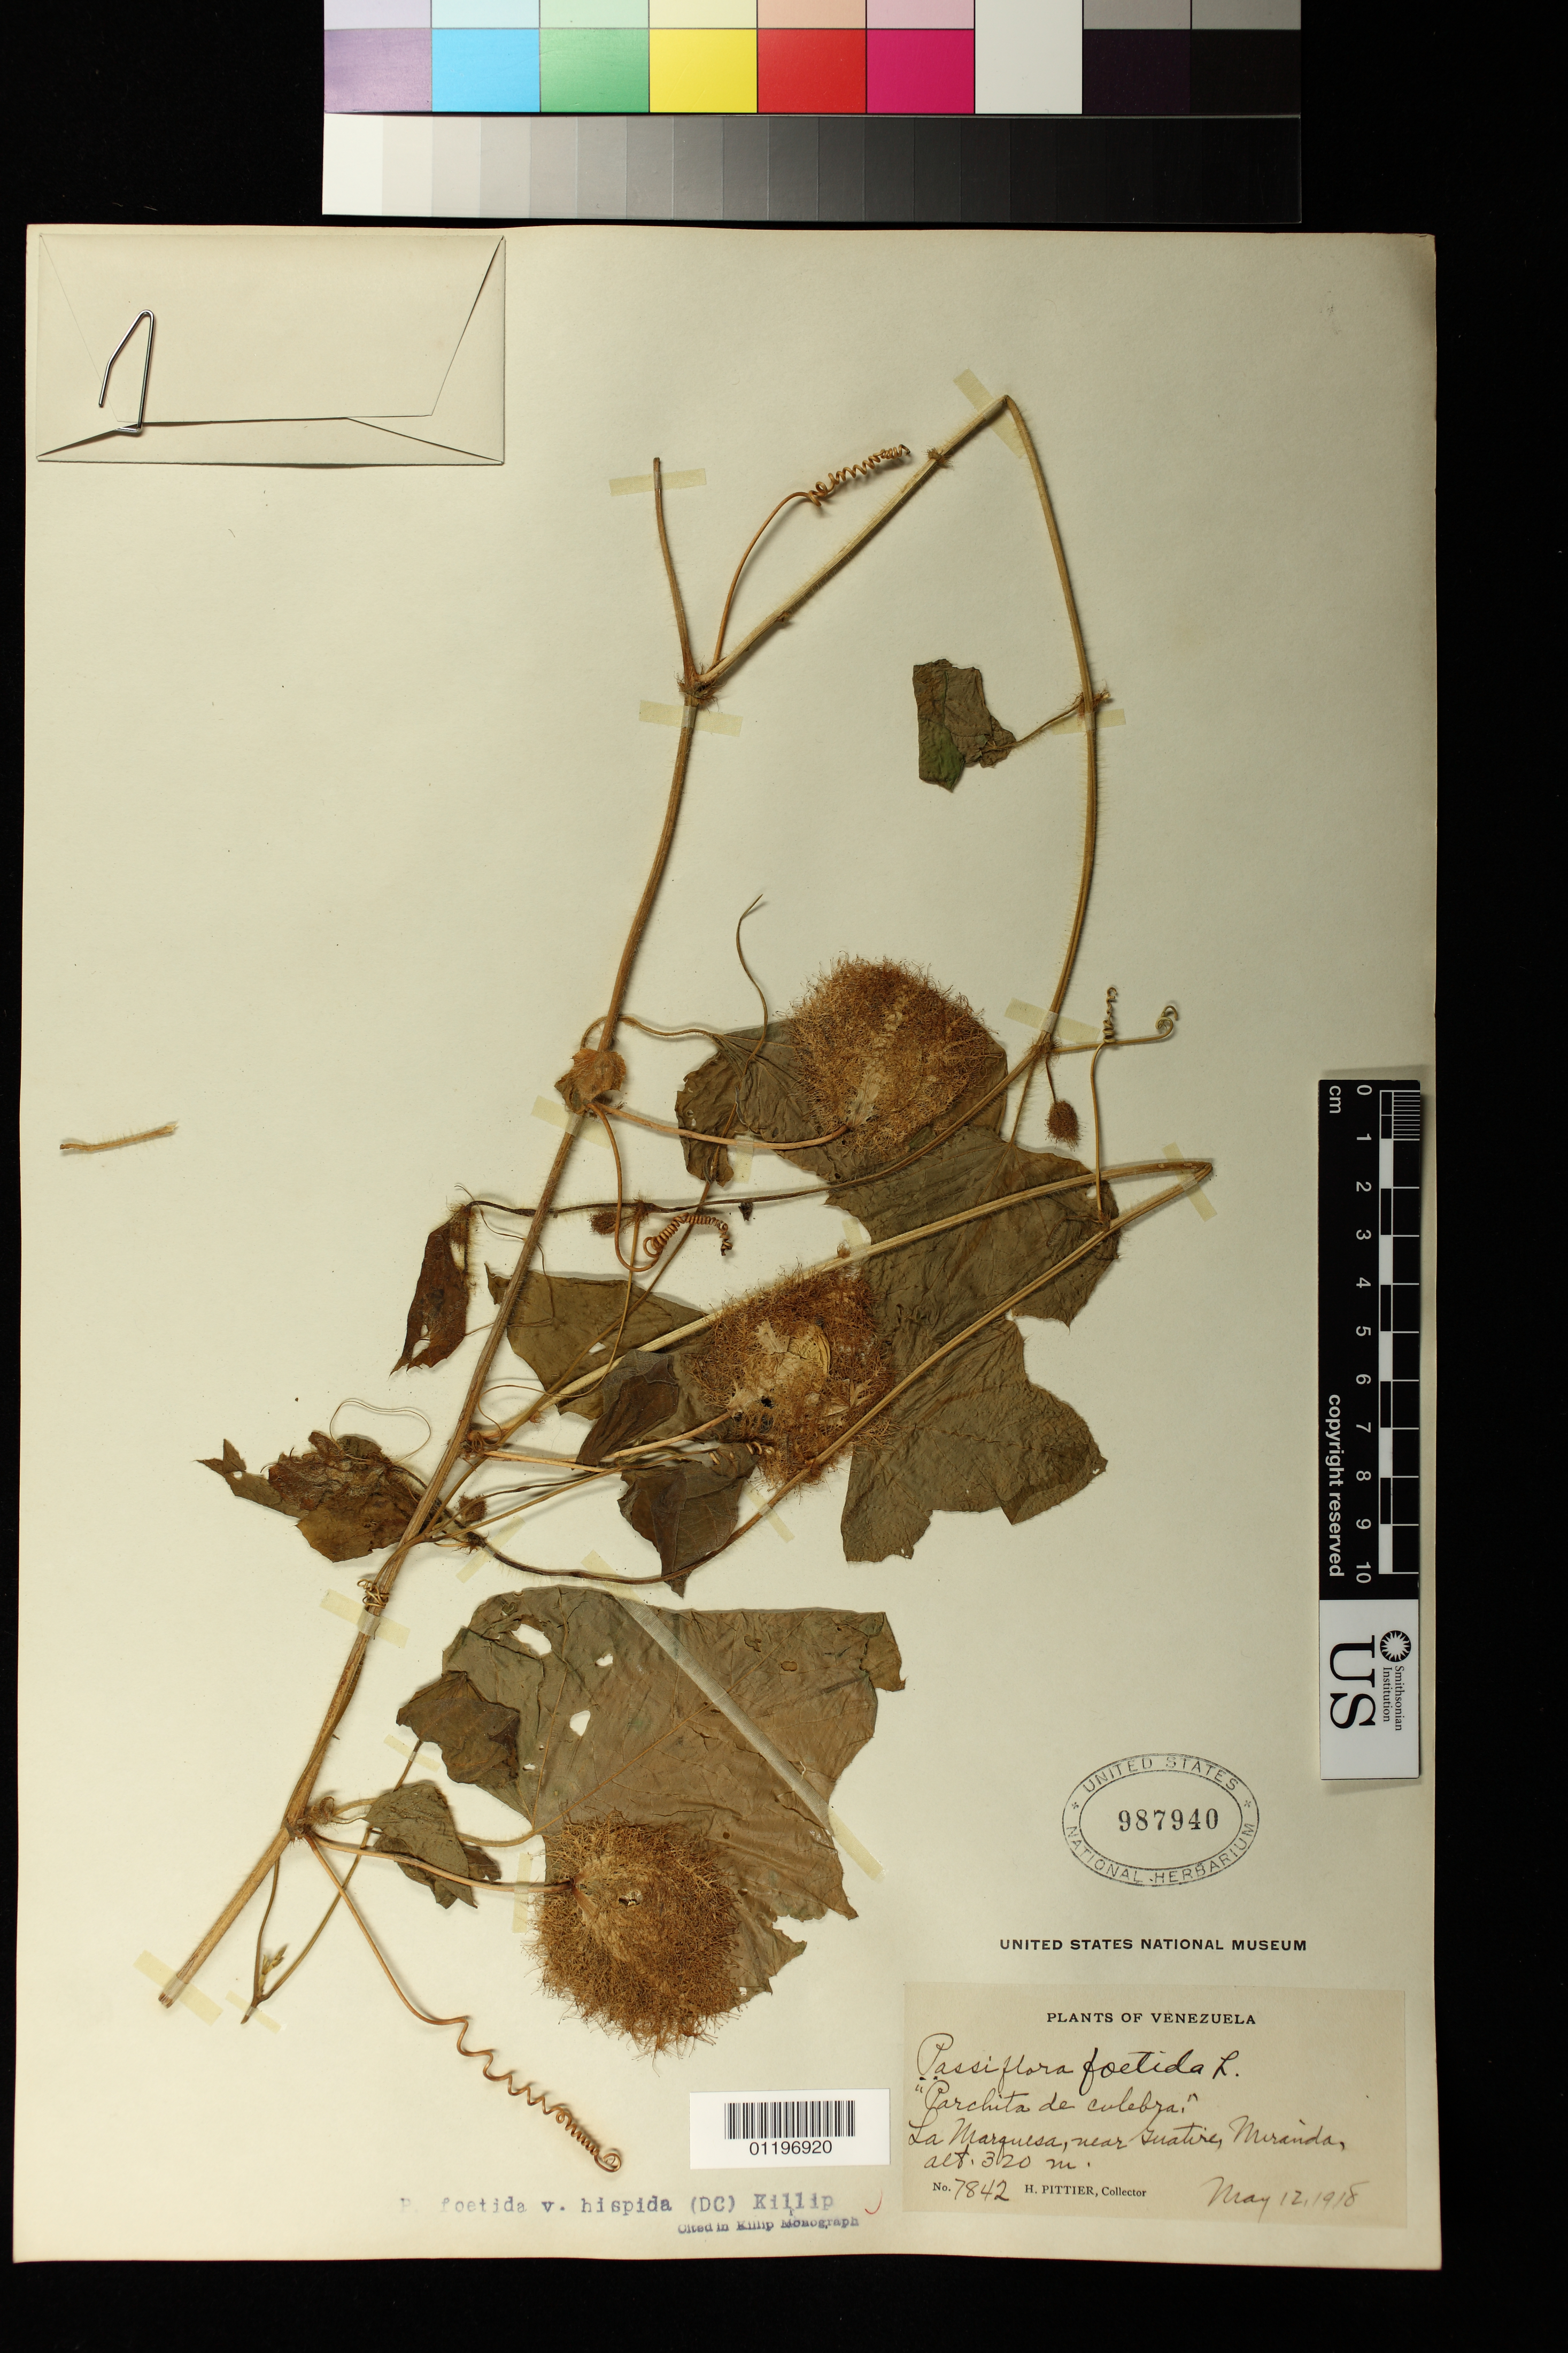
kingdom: Plantae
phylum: Tracheophyta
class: Magnoliopsida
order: Malpighiales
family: Passifloraceae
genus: Passiflora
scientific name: Passiflora foetida var. hispida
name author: (DC. ex Triana & Planch.) Killip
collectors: H. F. Pittier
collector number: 7842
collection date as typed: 05 Dec 1918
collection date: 1918-12-05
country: Venezuela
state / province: Miranda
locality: La Marquesa, near Guatire, Miranda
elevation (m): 320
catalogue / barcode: US 987940